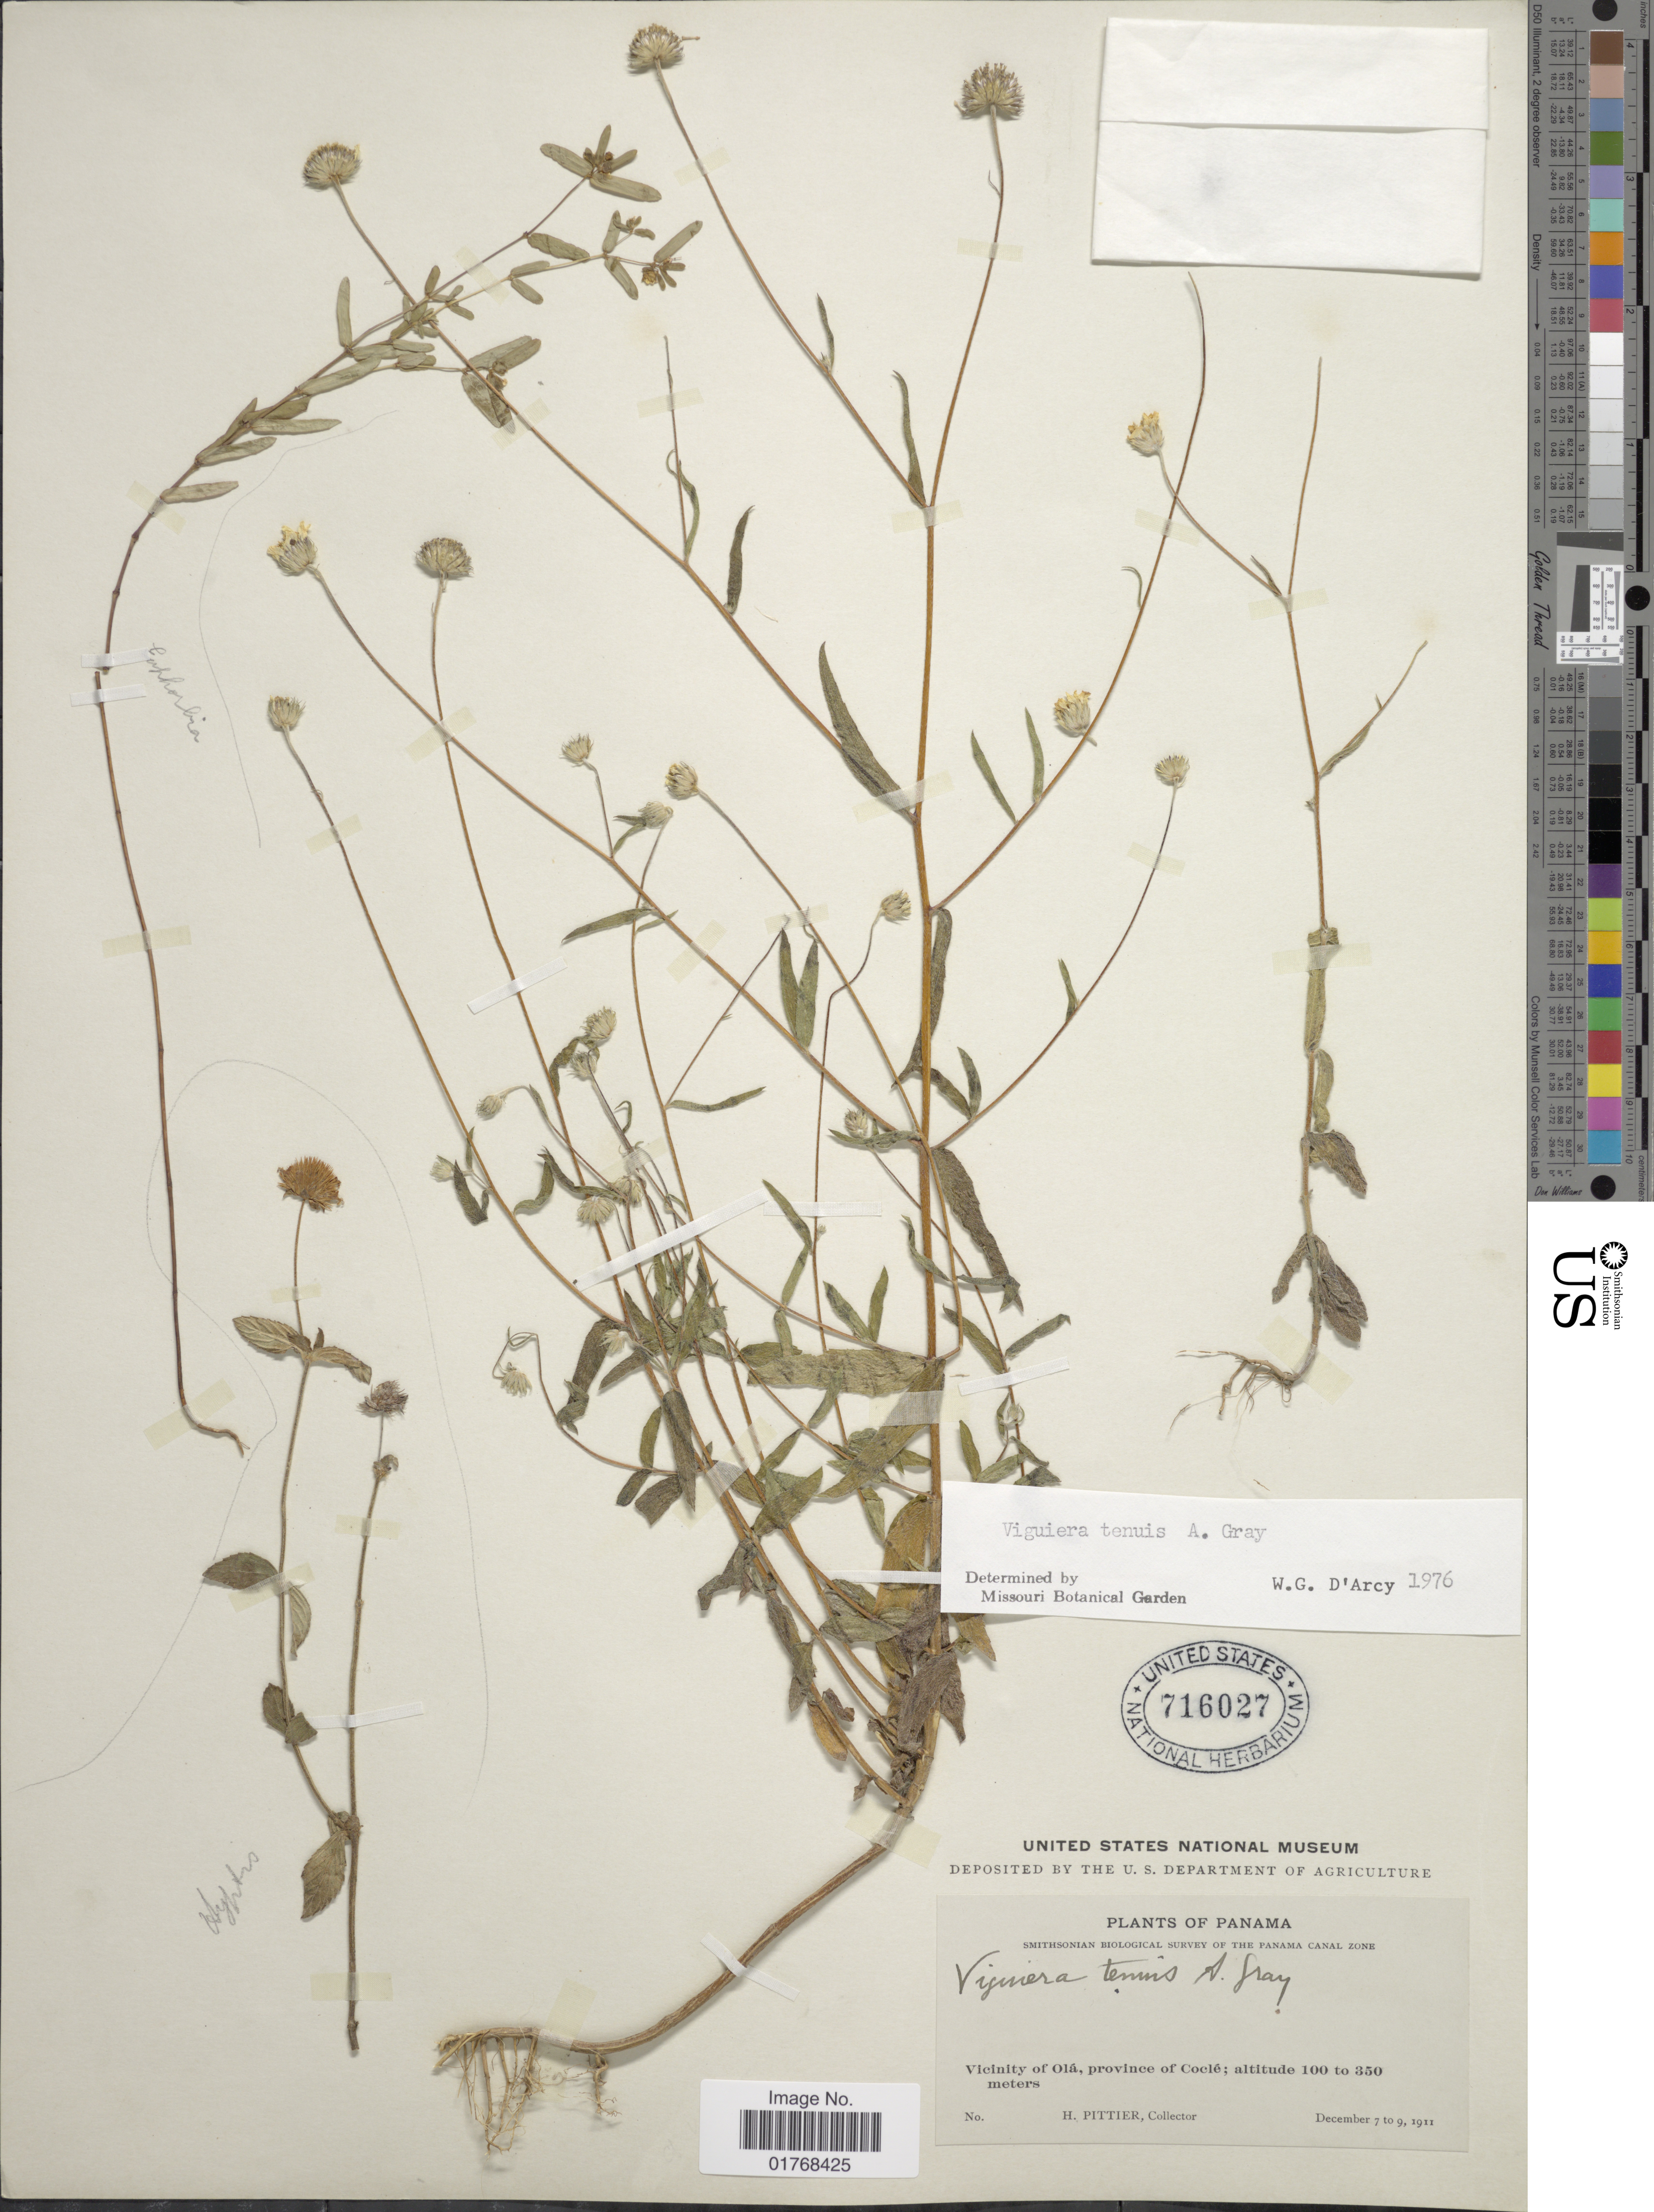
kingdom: Plantae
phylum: Tracheophyta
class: Magnoliopsida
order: Asterales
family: Asteraceae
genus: Viguiera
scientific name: Viguiera tenuis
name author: A. Gray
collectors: H. F. Pittier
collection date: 1911-12-07/1911-12-09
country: Panama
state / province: Coclé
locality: Panama. Vicinity of Olá, province of Coclé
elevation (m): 100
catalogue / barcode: US 716027